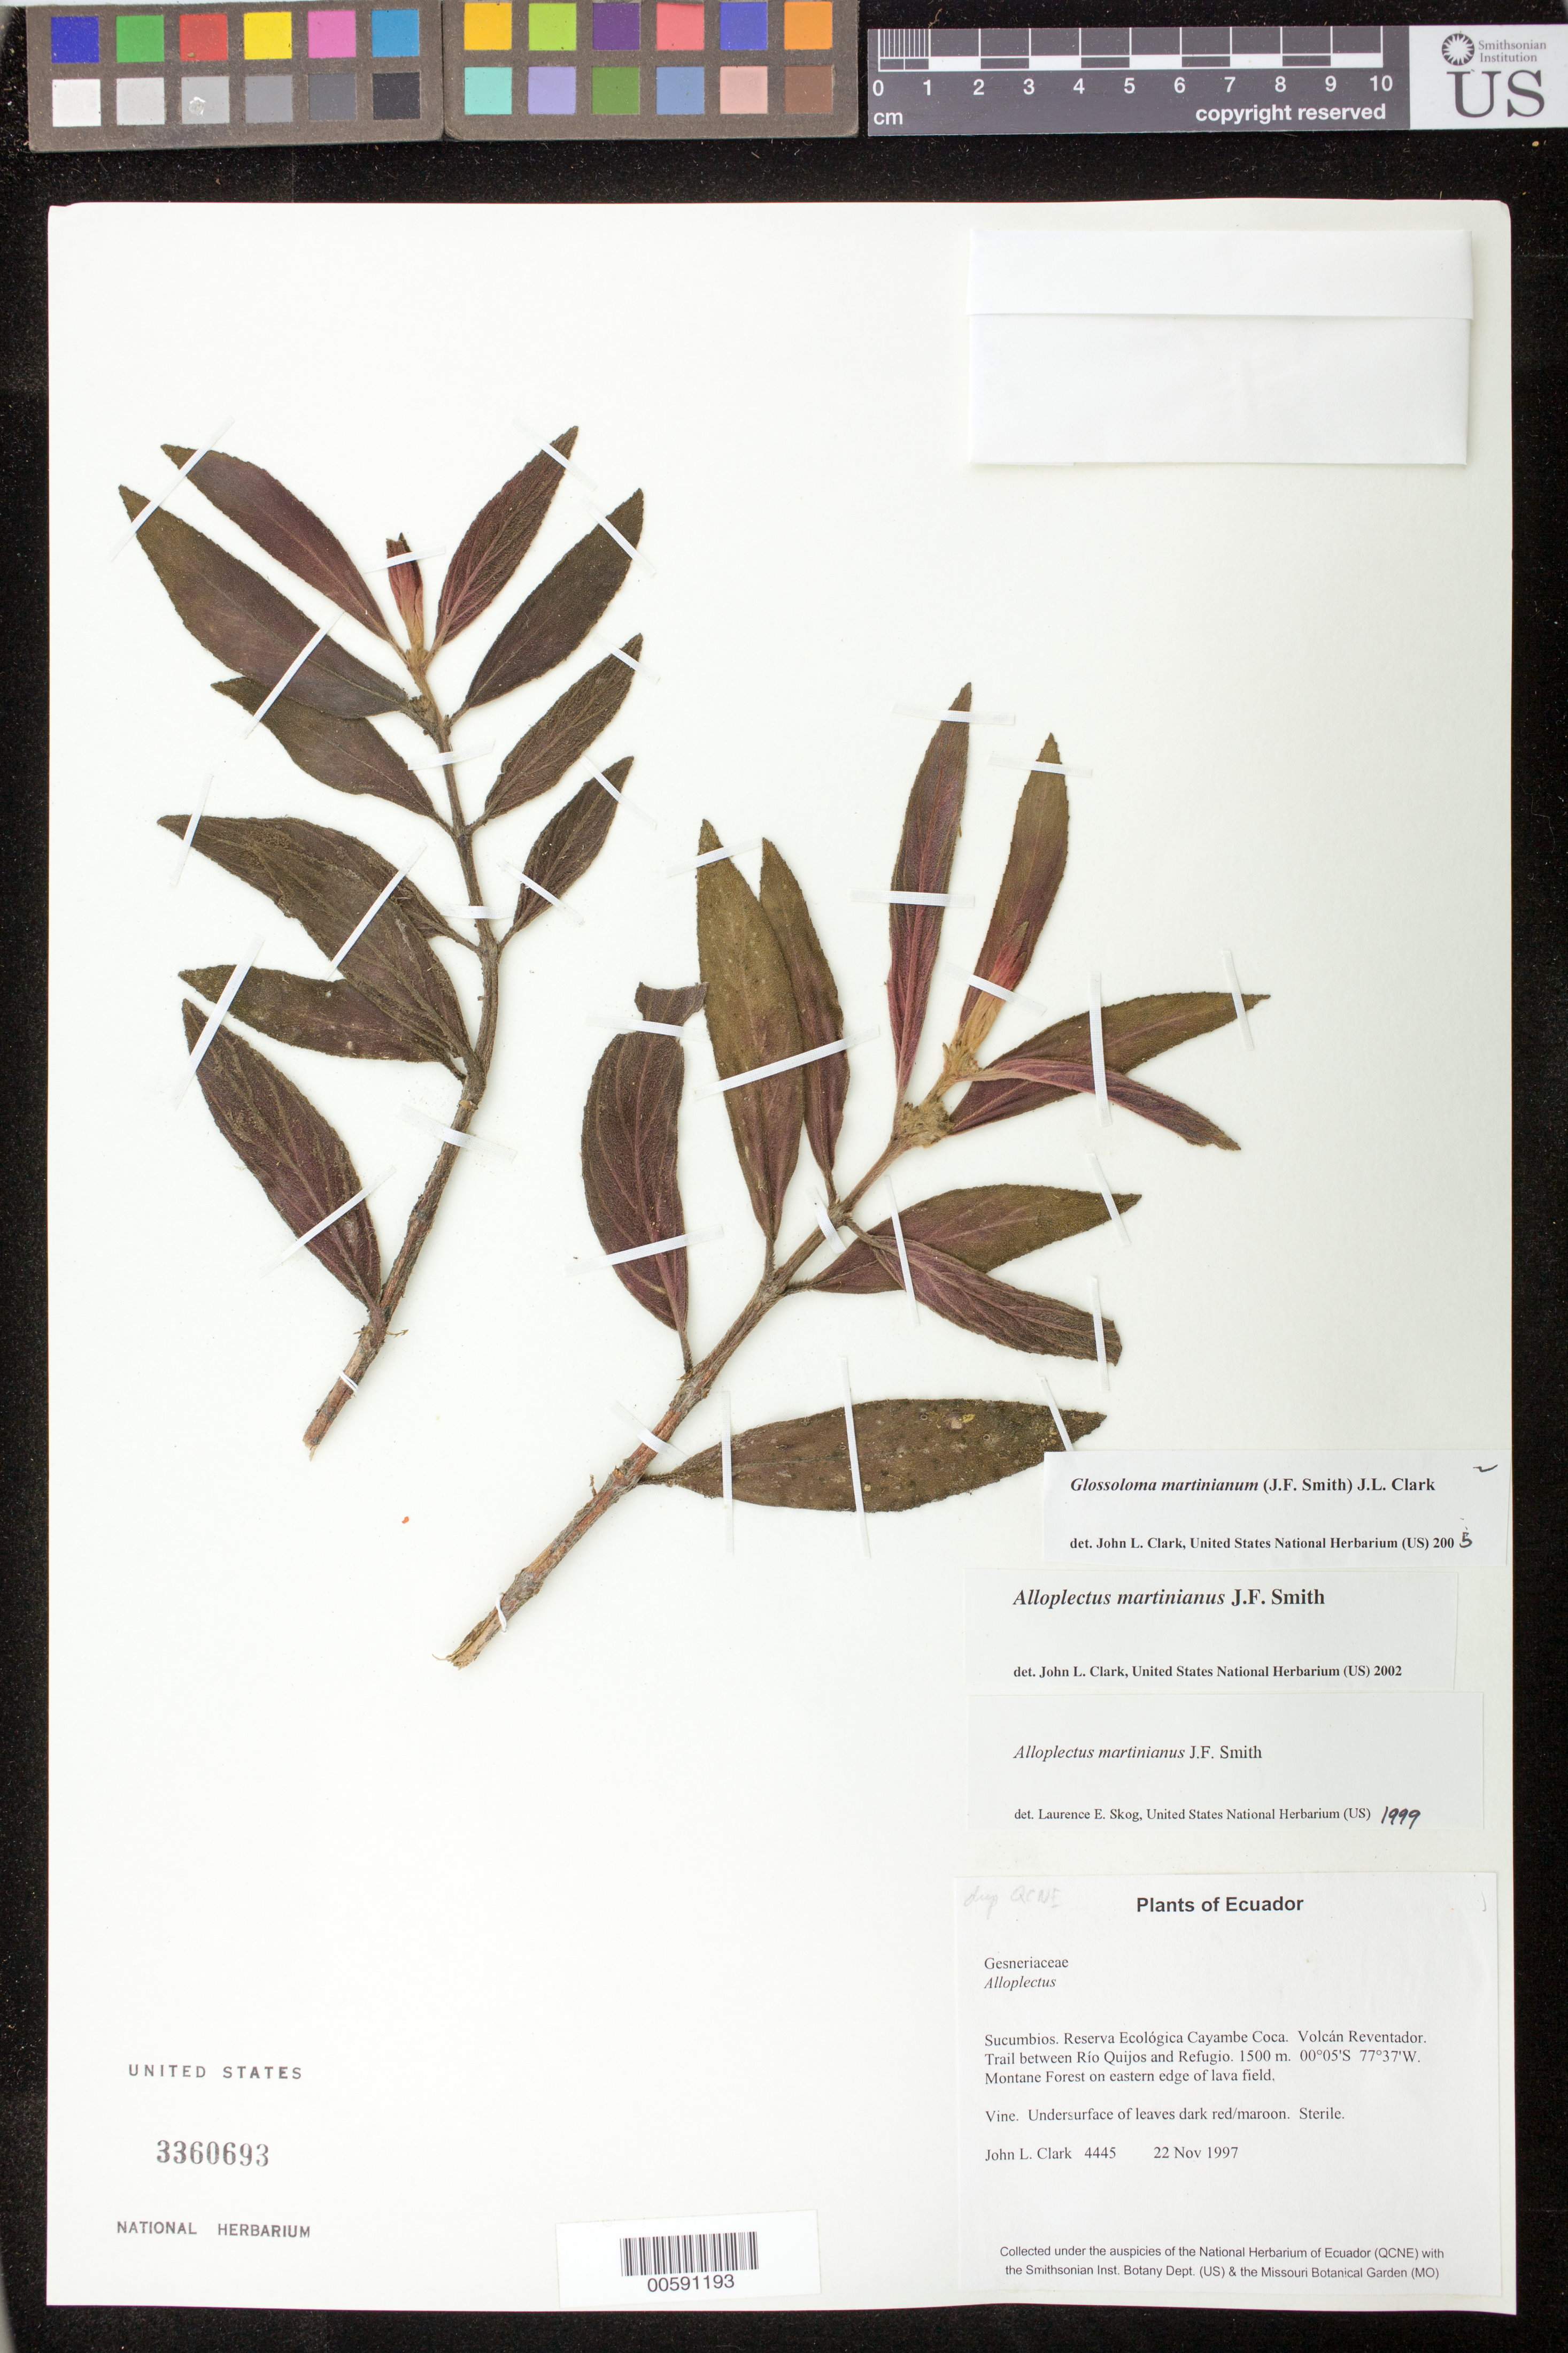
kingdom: Plantae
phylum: Tracheophyta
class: Magnoliopsida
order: Lamiales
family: Gesneriaceae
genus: Glossoloma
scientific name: Glossoloma martinianum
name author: (J.F. Sm.) J.L. Clark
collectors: J. L. Clark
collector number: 4445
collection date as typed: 22 Nov 1997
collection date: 1997-11-22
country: Ecuador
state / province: Sucumbíos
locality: Reserva Ecológica Cayambe Coca. Volcán Reventador. Trail between Río Quijos and Refugio.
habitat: Montane Forest on eastern edge of lava field.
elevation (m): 1500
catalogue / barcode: US 3360693